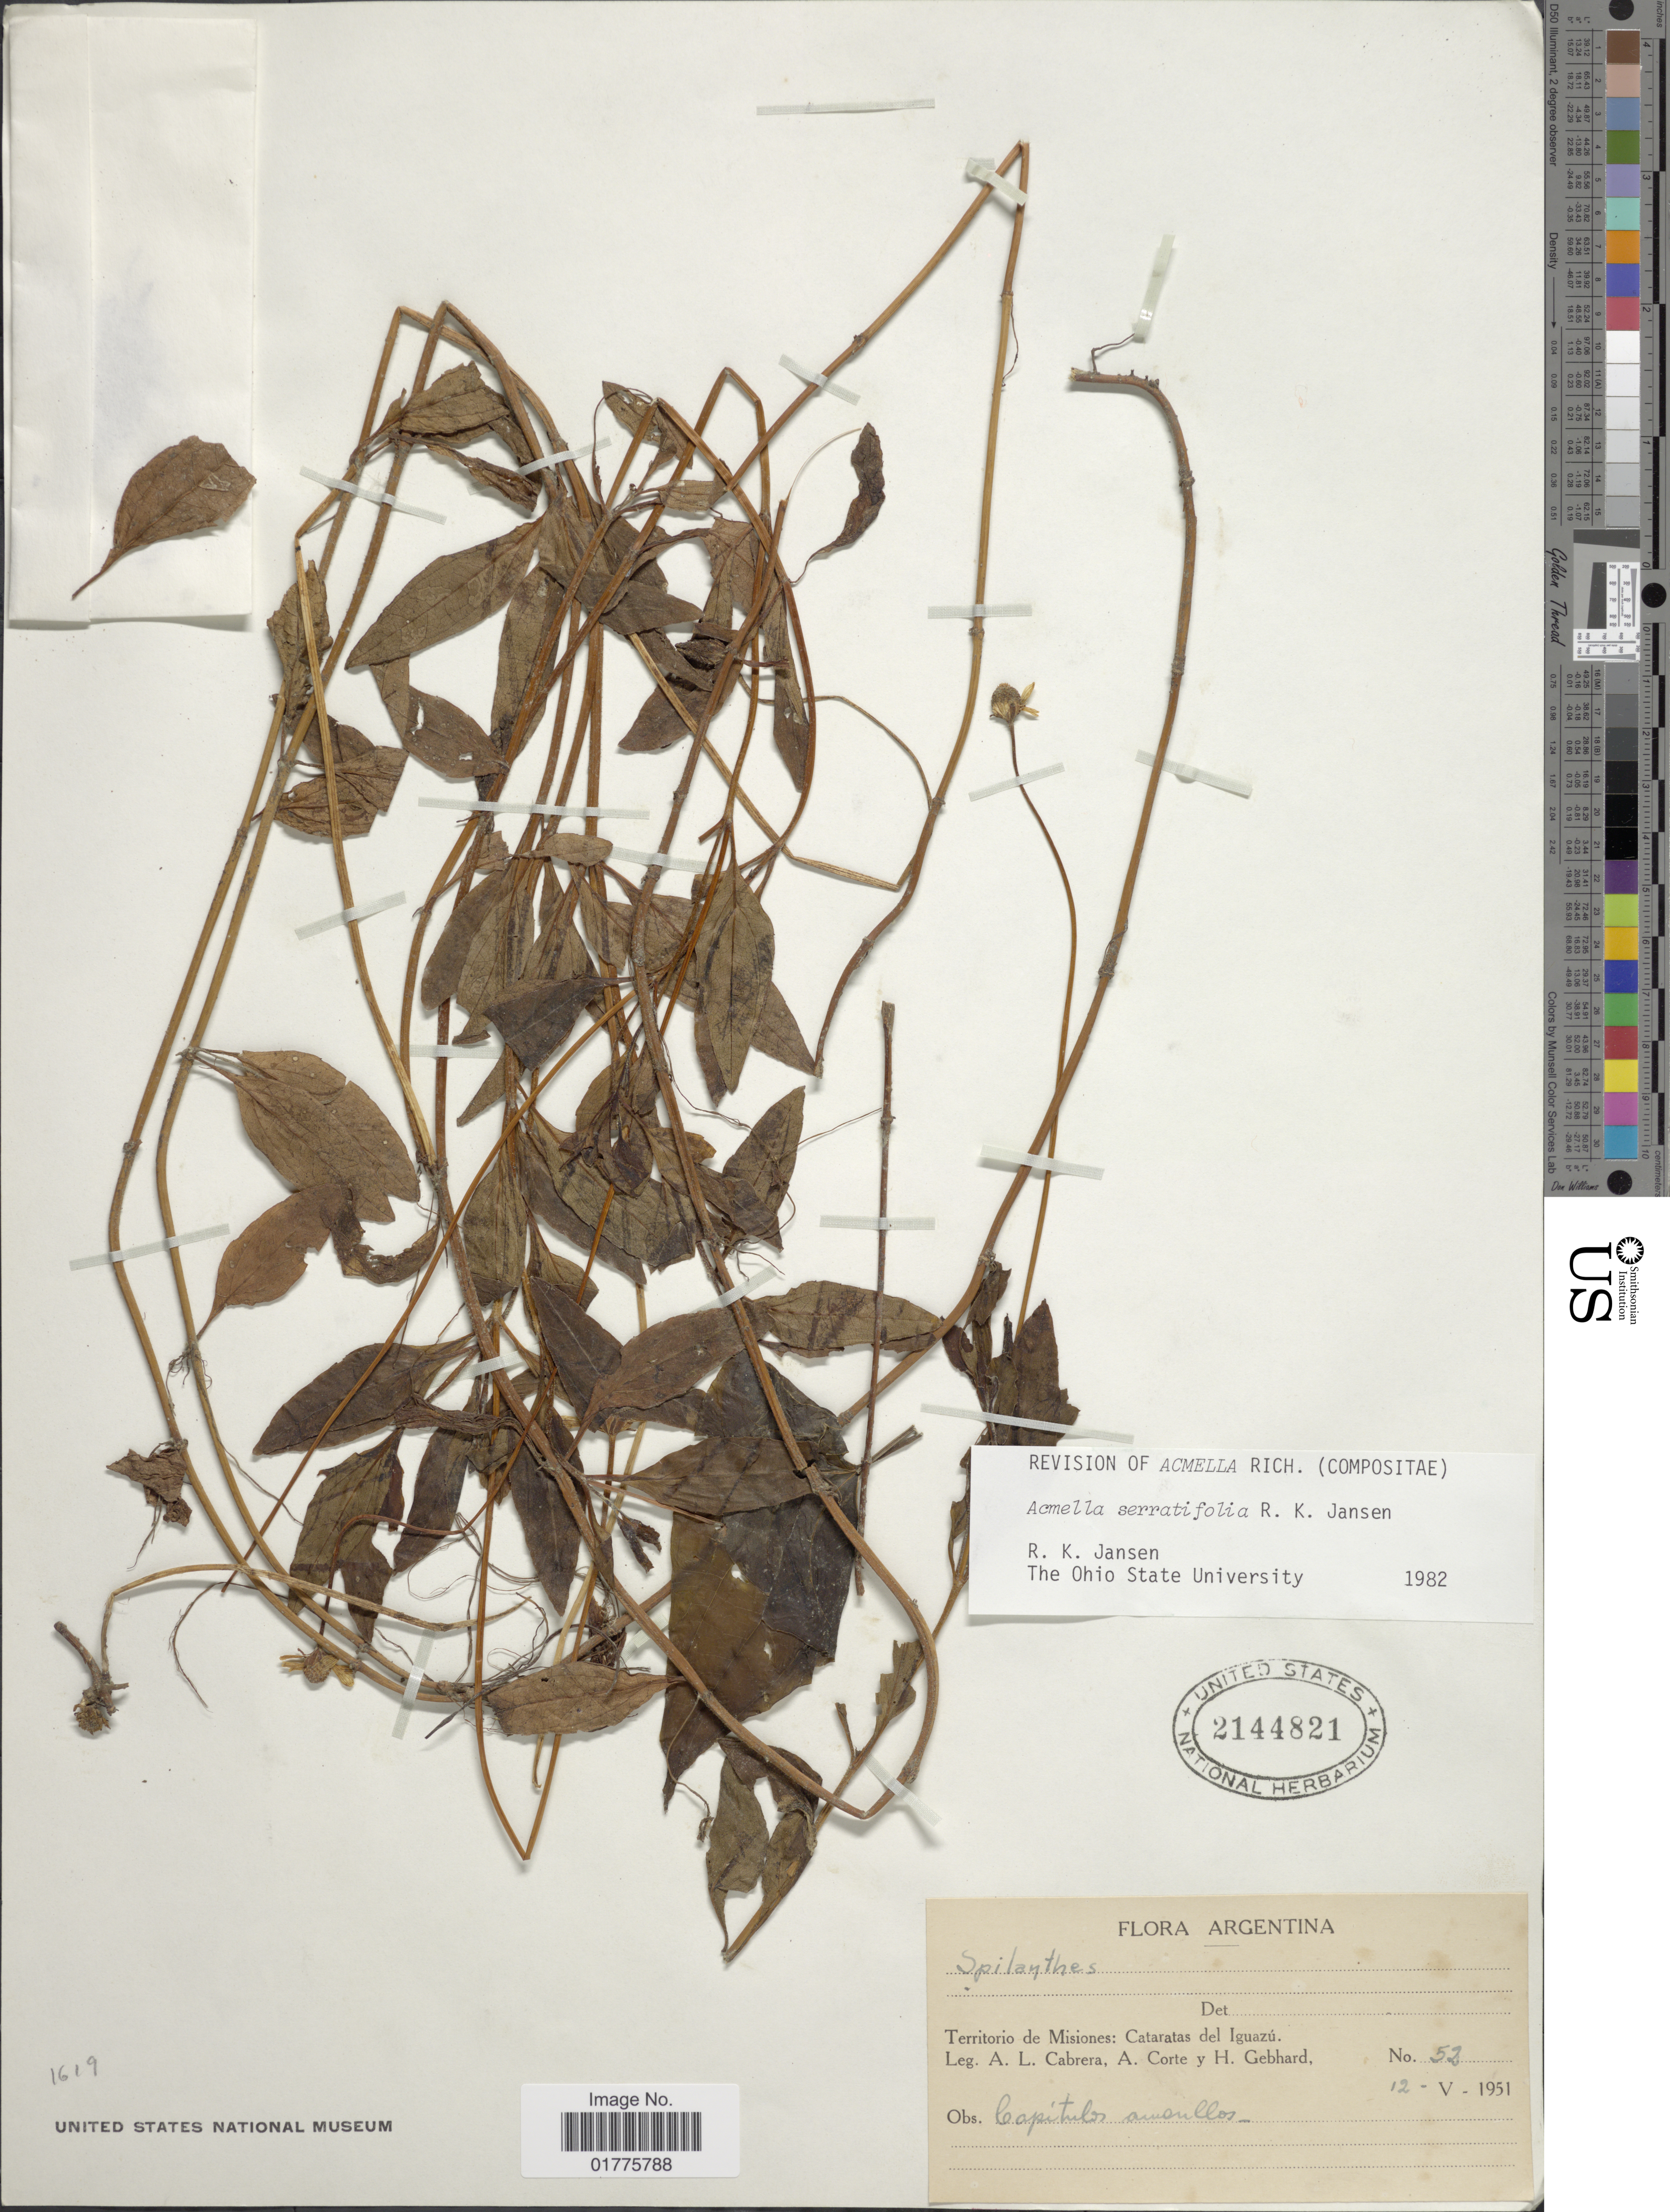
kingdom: Plantae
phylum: Tracheophyta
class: Magnoliopsida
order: Asterales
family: Asteraceae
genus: Acmella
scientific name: Acmella serratifolia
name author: R.K. Jansen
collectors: A. L. Cabrera, A. Corte & H. Gebhard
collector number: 52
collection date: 1951-05-12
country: Argentina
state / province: Misiones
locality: Cataratas del Uguazú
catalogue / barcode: US 2144821